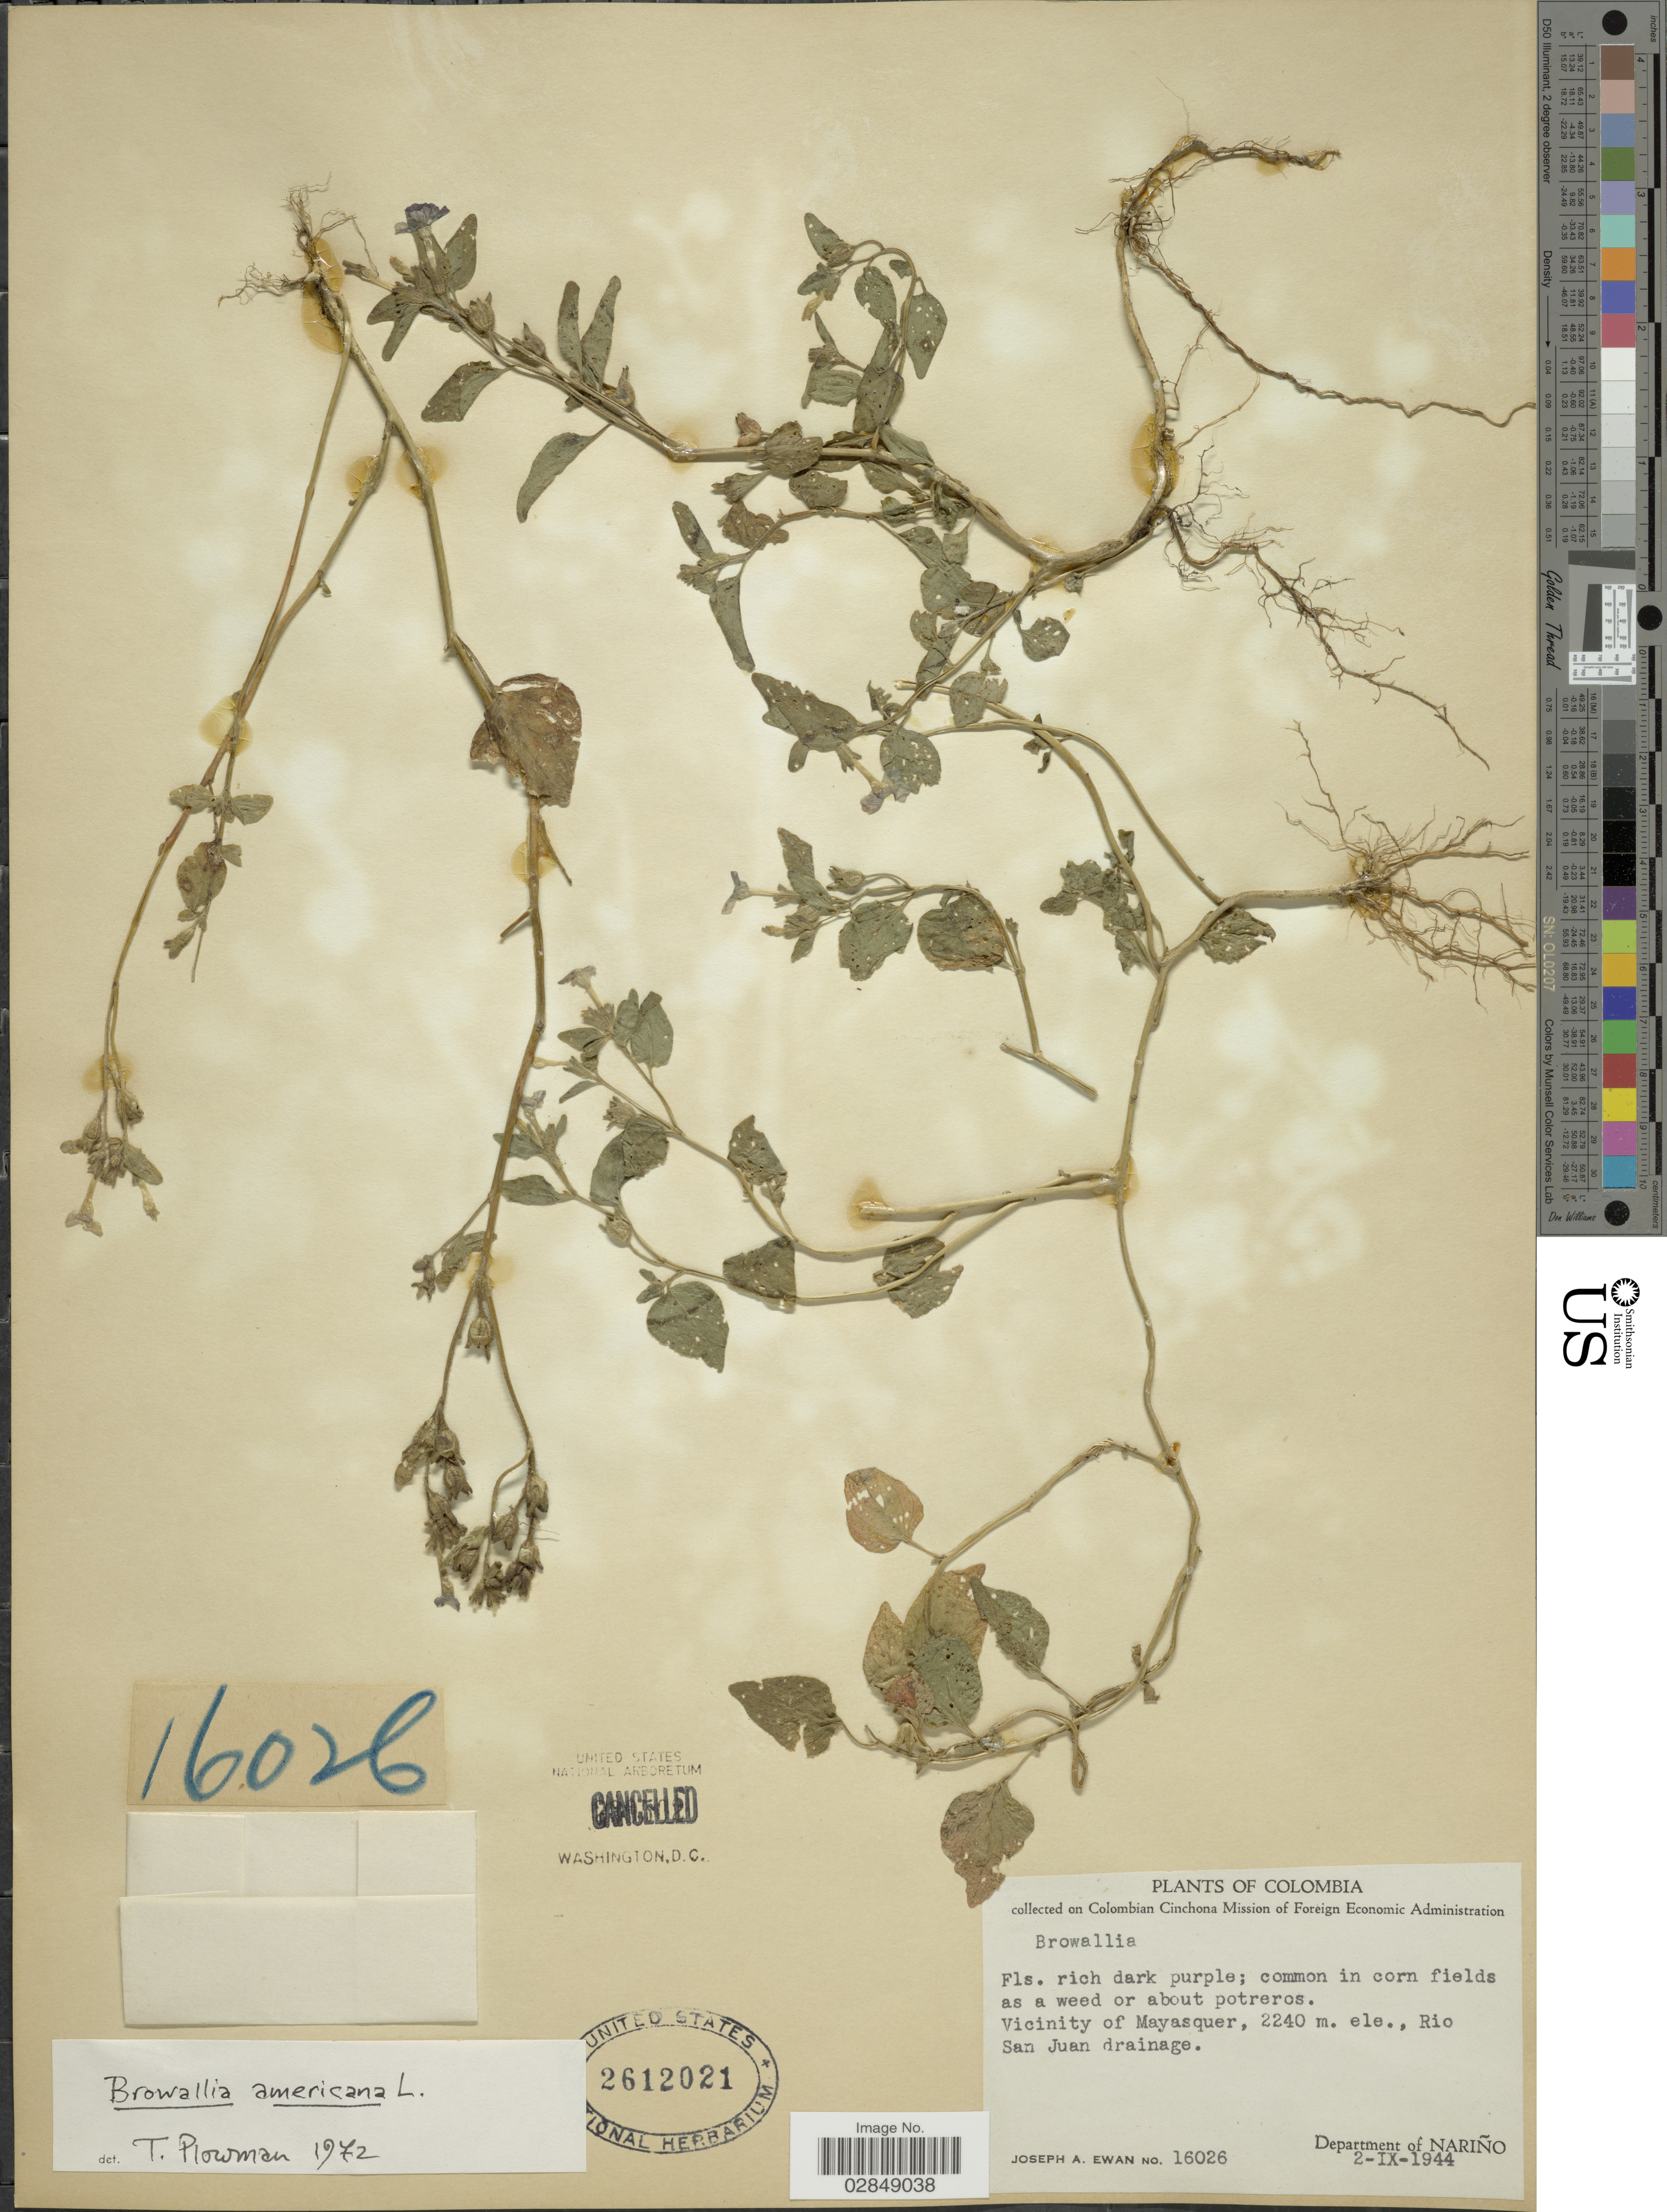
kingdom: Plantae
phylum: Tracheophyta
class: Magnoliopsida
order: Solanales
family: Solanaceae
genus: Browallia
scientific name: Browallia americana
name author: L.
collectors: J. A. Ewan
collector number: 16026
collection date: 1944-09-02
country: Colombia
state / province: Nariño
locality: Vicinity of Mayasquer, Rio San Juan drainage.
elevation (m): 2240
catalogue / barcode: US 2612021